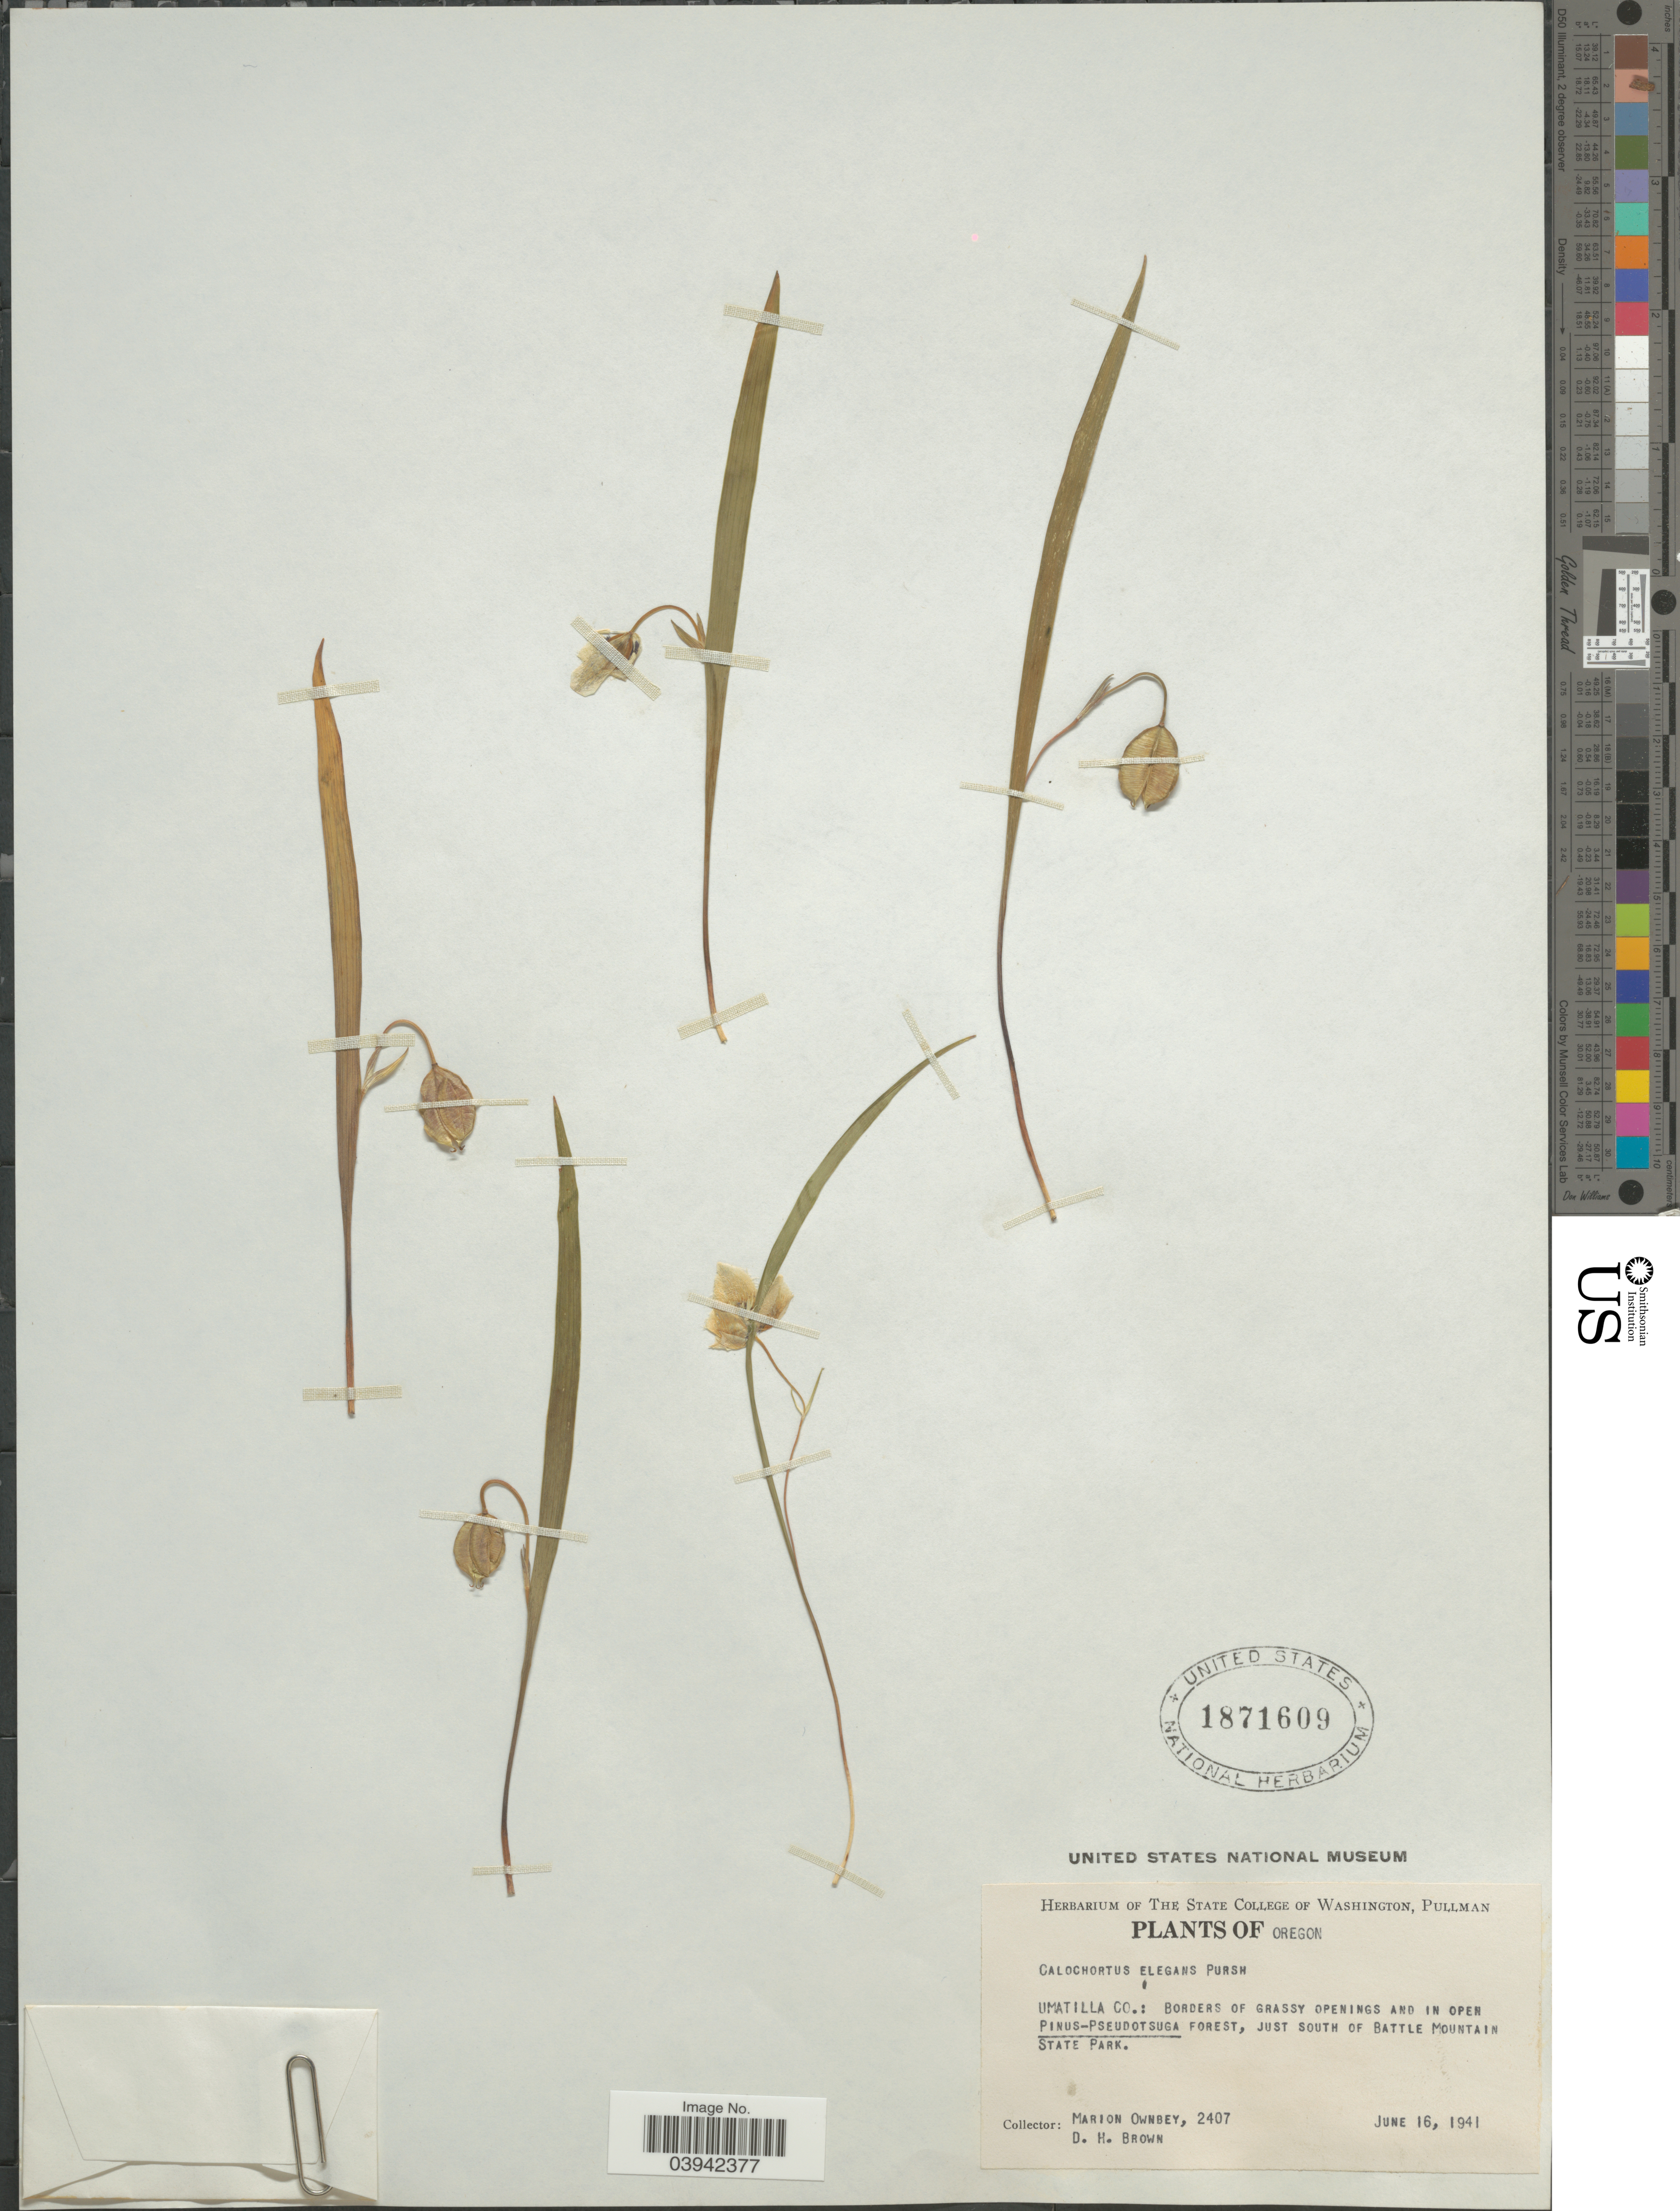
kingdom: Plantae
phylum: Tracheophyta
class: Liliopsida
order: Liliales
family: Liliaceae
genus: Calochortus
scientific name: Calochortus elegans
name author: Pursh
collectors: M. Ownbey & D. Brown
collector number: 2407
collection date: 1941-06-16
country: United States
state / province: Oregon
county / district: Umatilla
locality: Umatilla Co.: Borders of grassy openings and in open Pinus-Pseudotsuga forest, just south of Battle Mountain State Park.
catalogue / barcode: US 1871609